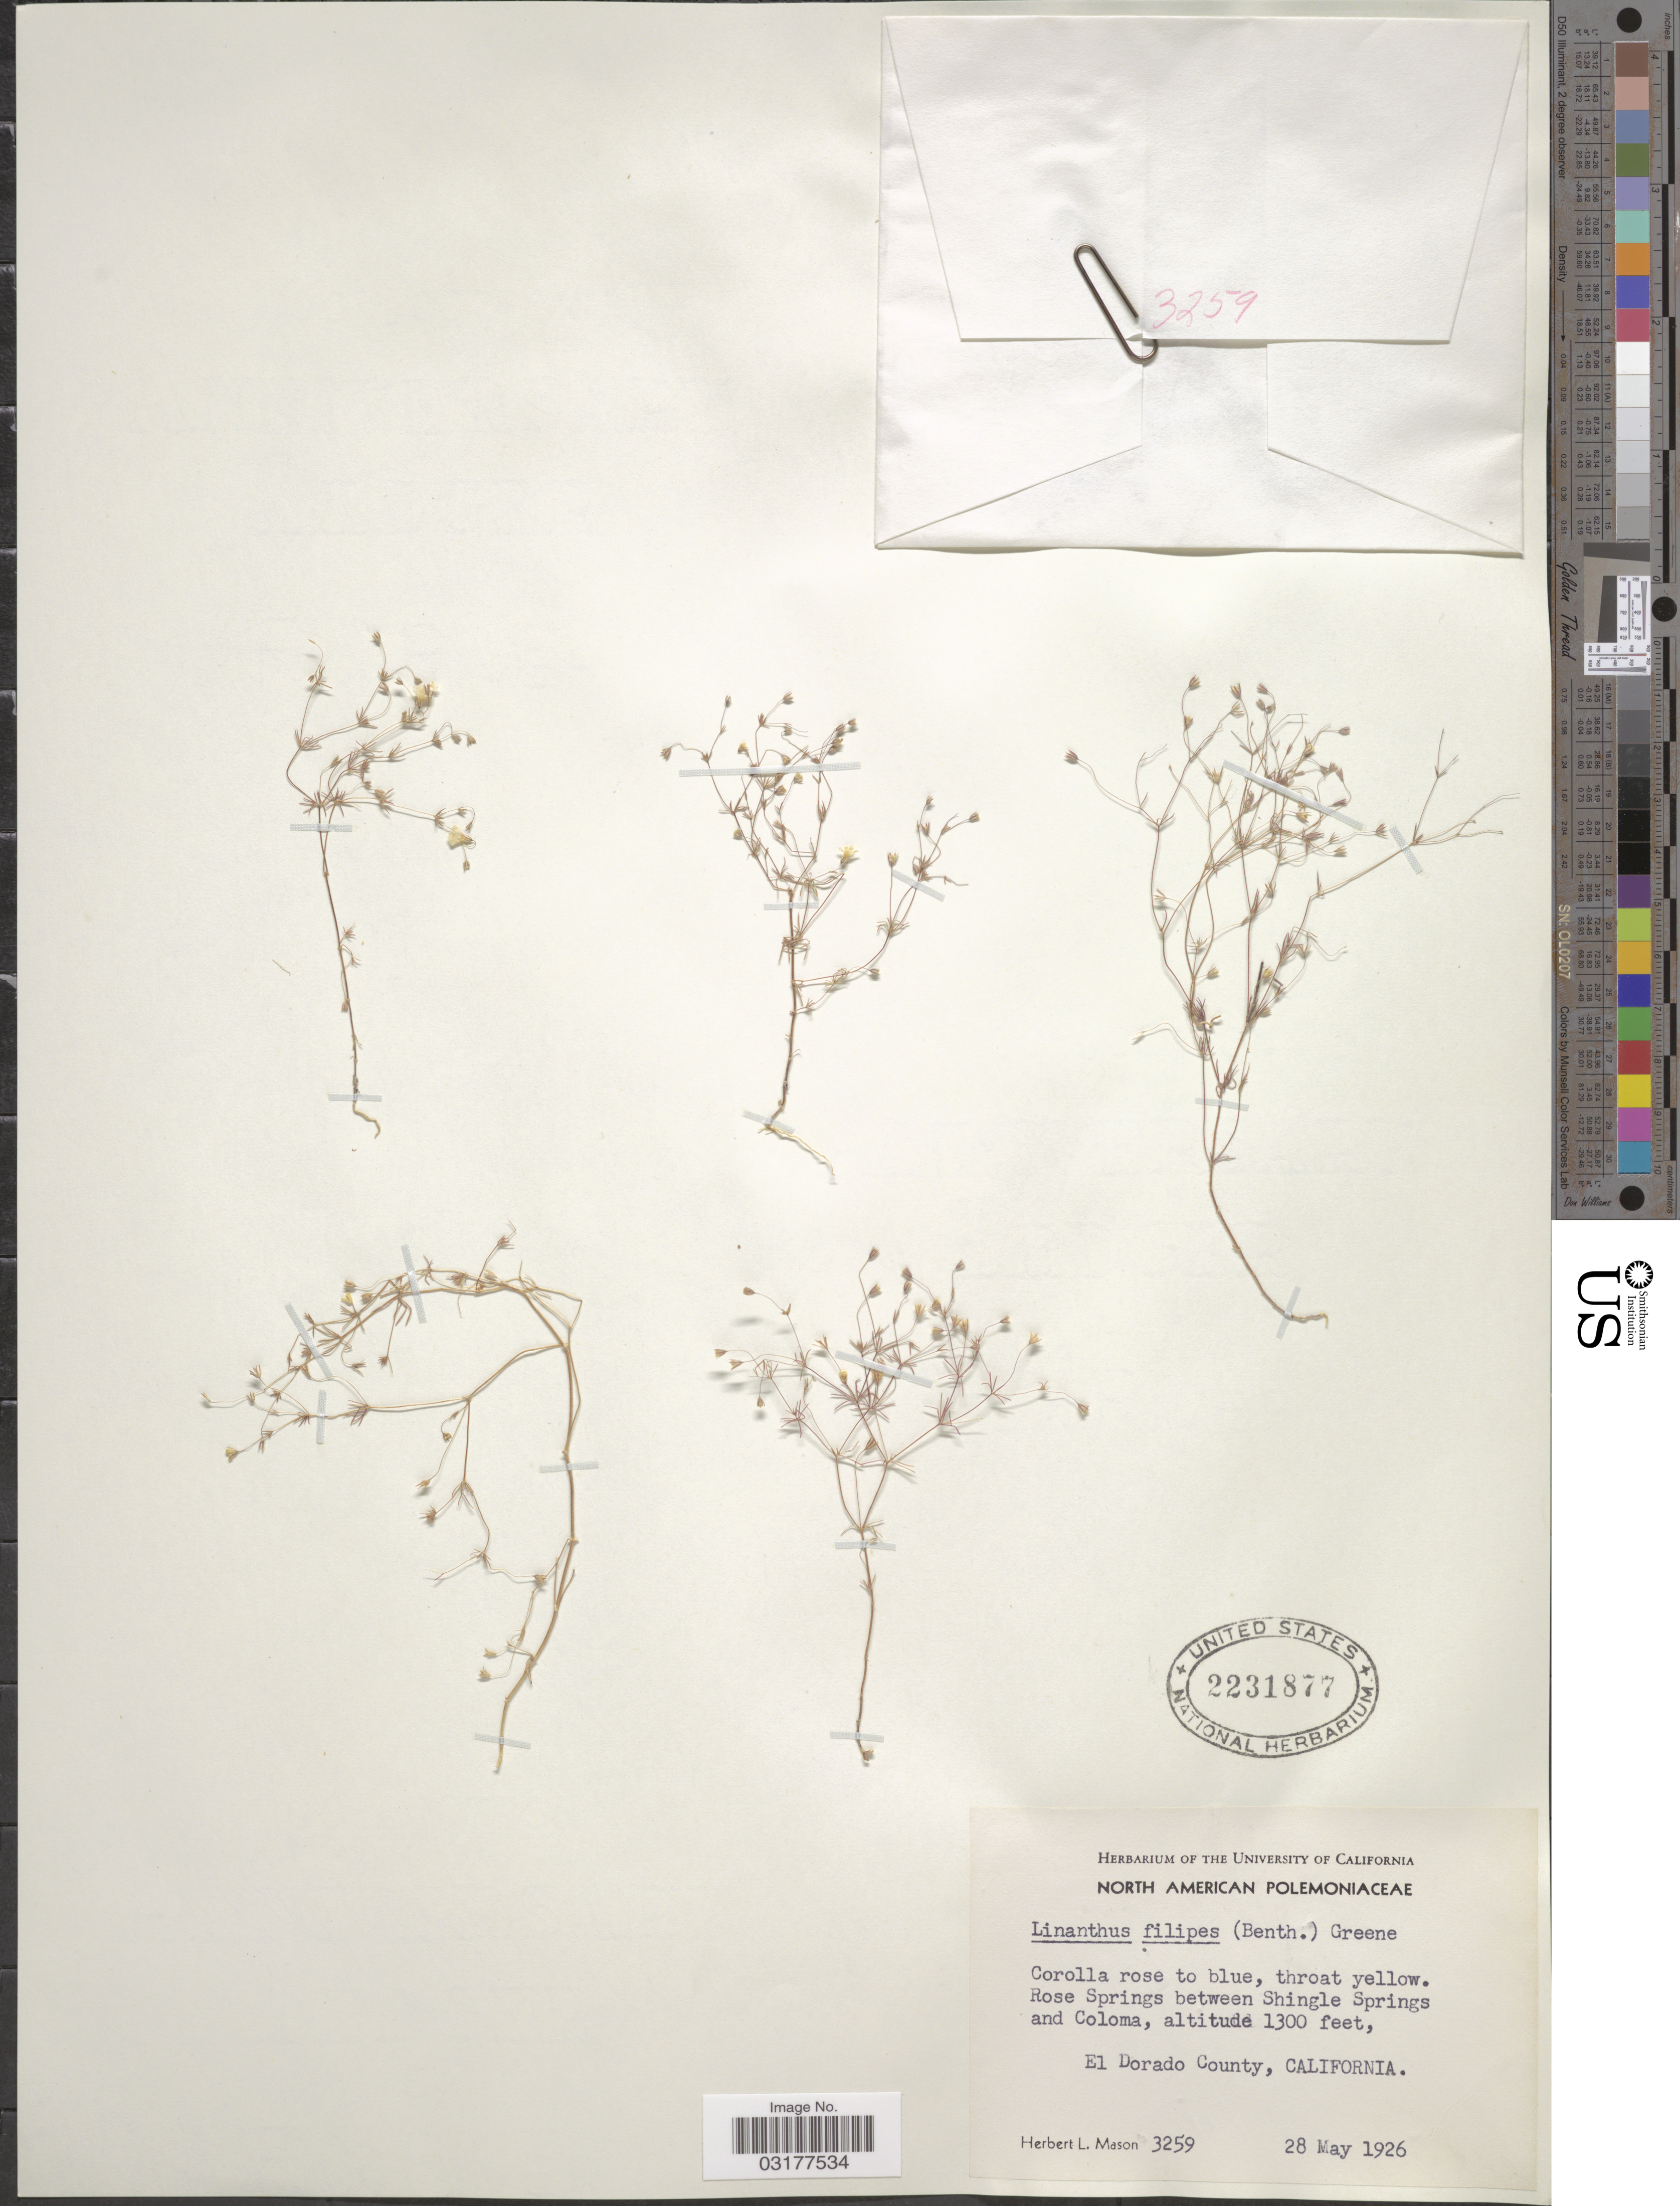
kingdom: Plantae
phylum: Tracheophyta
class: Magnoliopsida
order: Ericales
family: Polemoniaceae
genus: Leptosiphon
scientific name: Leptosiphon filipes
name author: (Benth.) J.M. Porter & L.A. Johnson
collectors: H. L. Mason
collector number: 3259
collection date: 1926-05-28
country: United States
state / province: California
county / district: El Dorado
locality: Rose Springs between Shingle Springs and Coloma, El Dorado County.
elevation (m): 396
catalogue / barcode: US 2231877